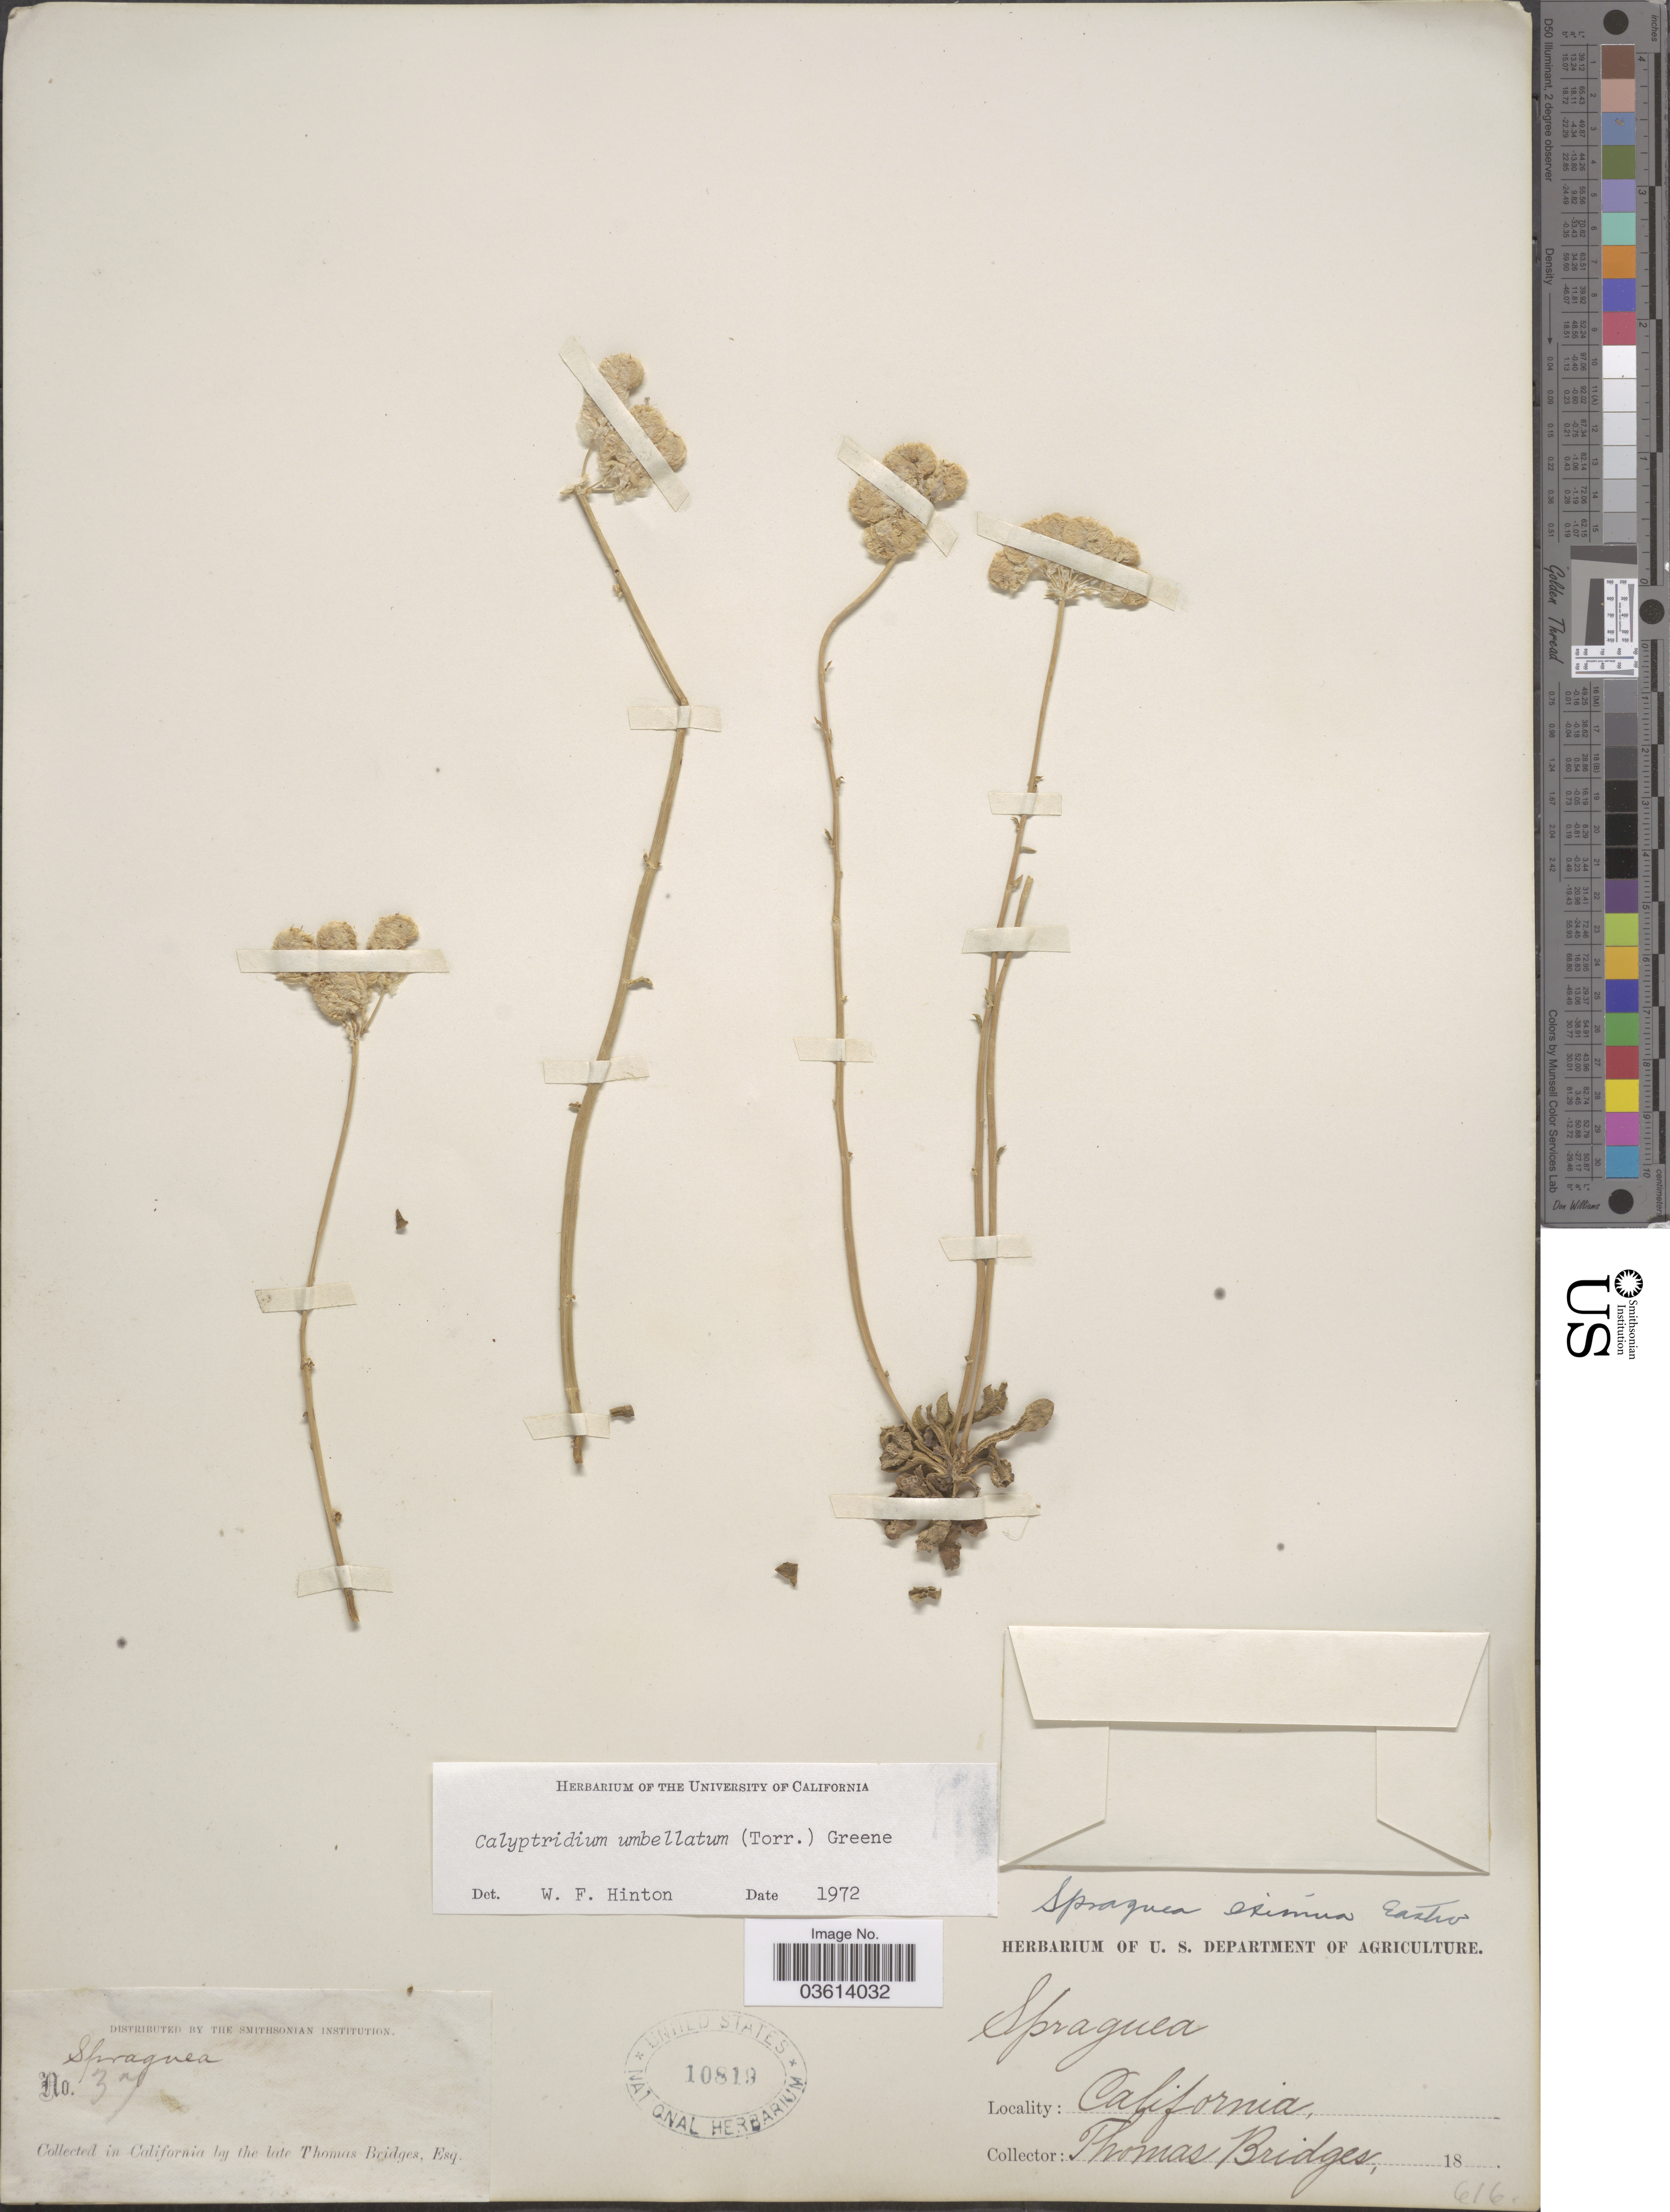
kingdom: Plantae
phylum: Tracheophyta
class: Magnoliopsida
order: Caryophyllales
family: Montiaceae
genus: Calyptridium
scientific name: Calyptridium umbellatum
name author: (Torr.) Greene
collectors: T. Bridges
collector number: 37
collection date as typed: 18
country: United States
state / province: California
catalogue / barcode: US 10819